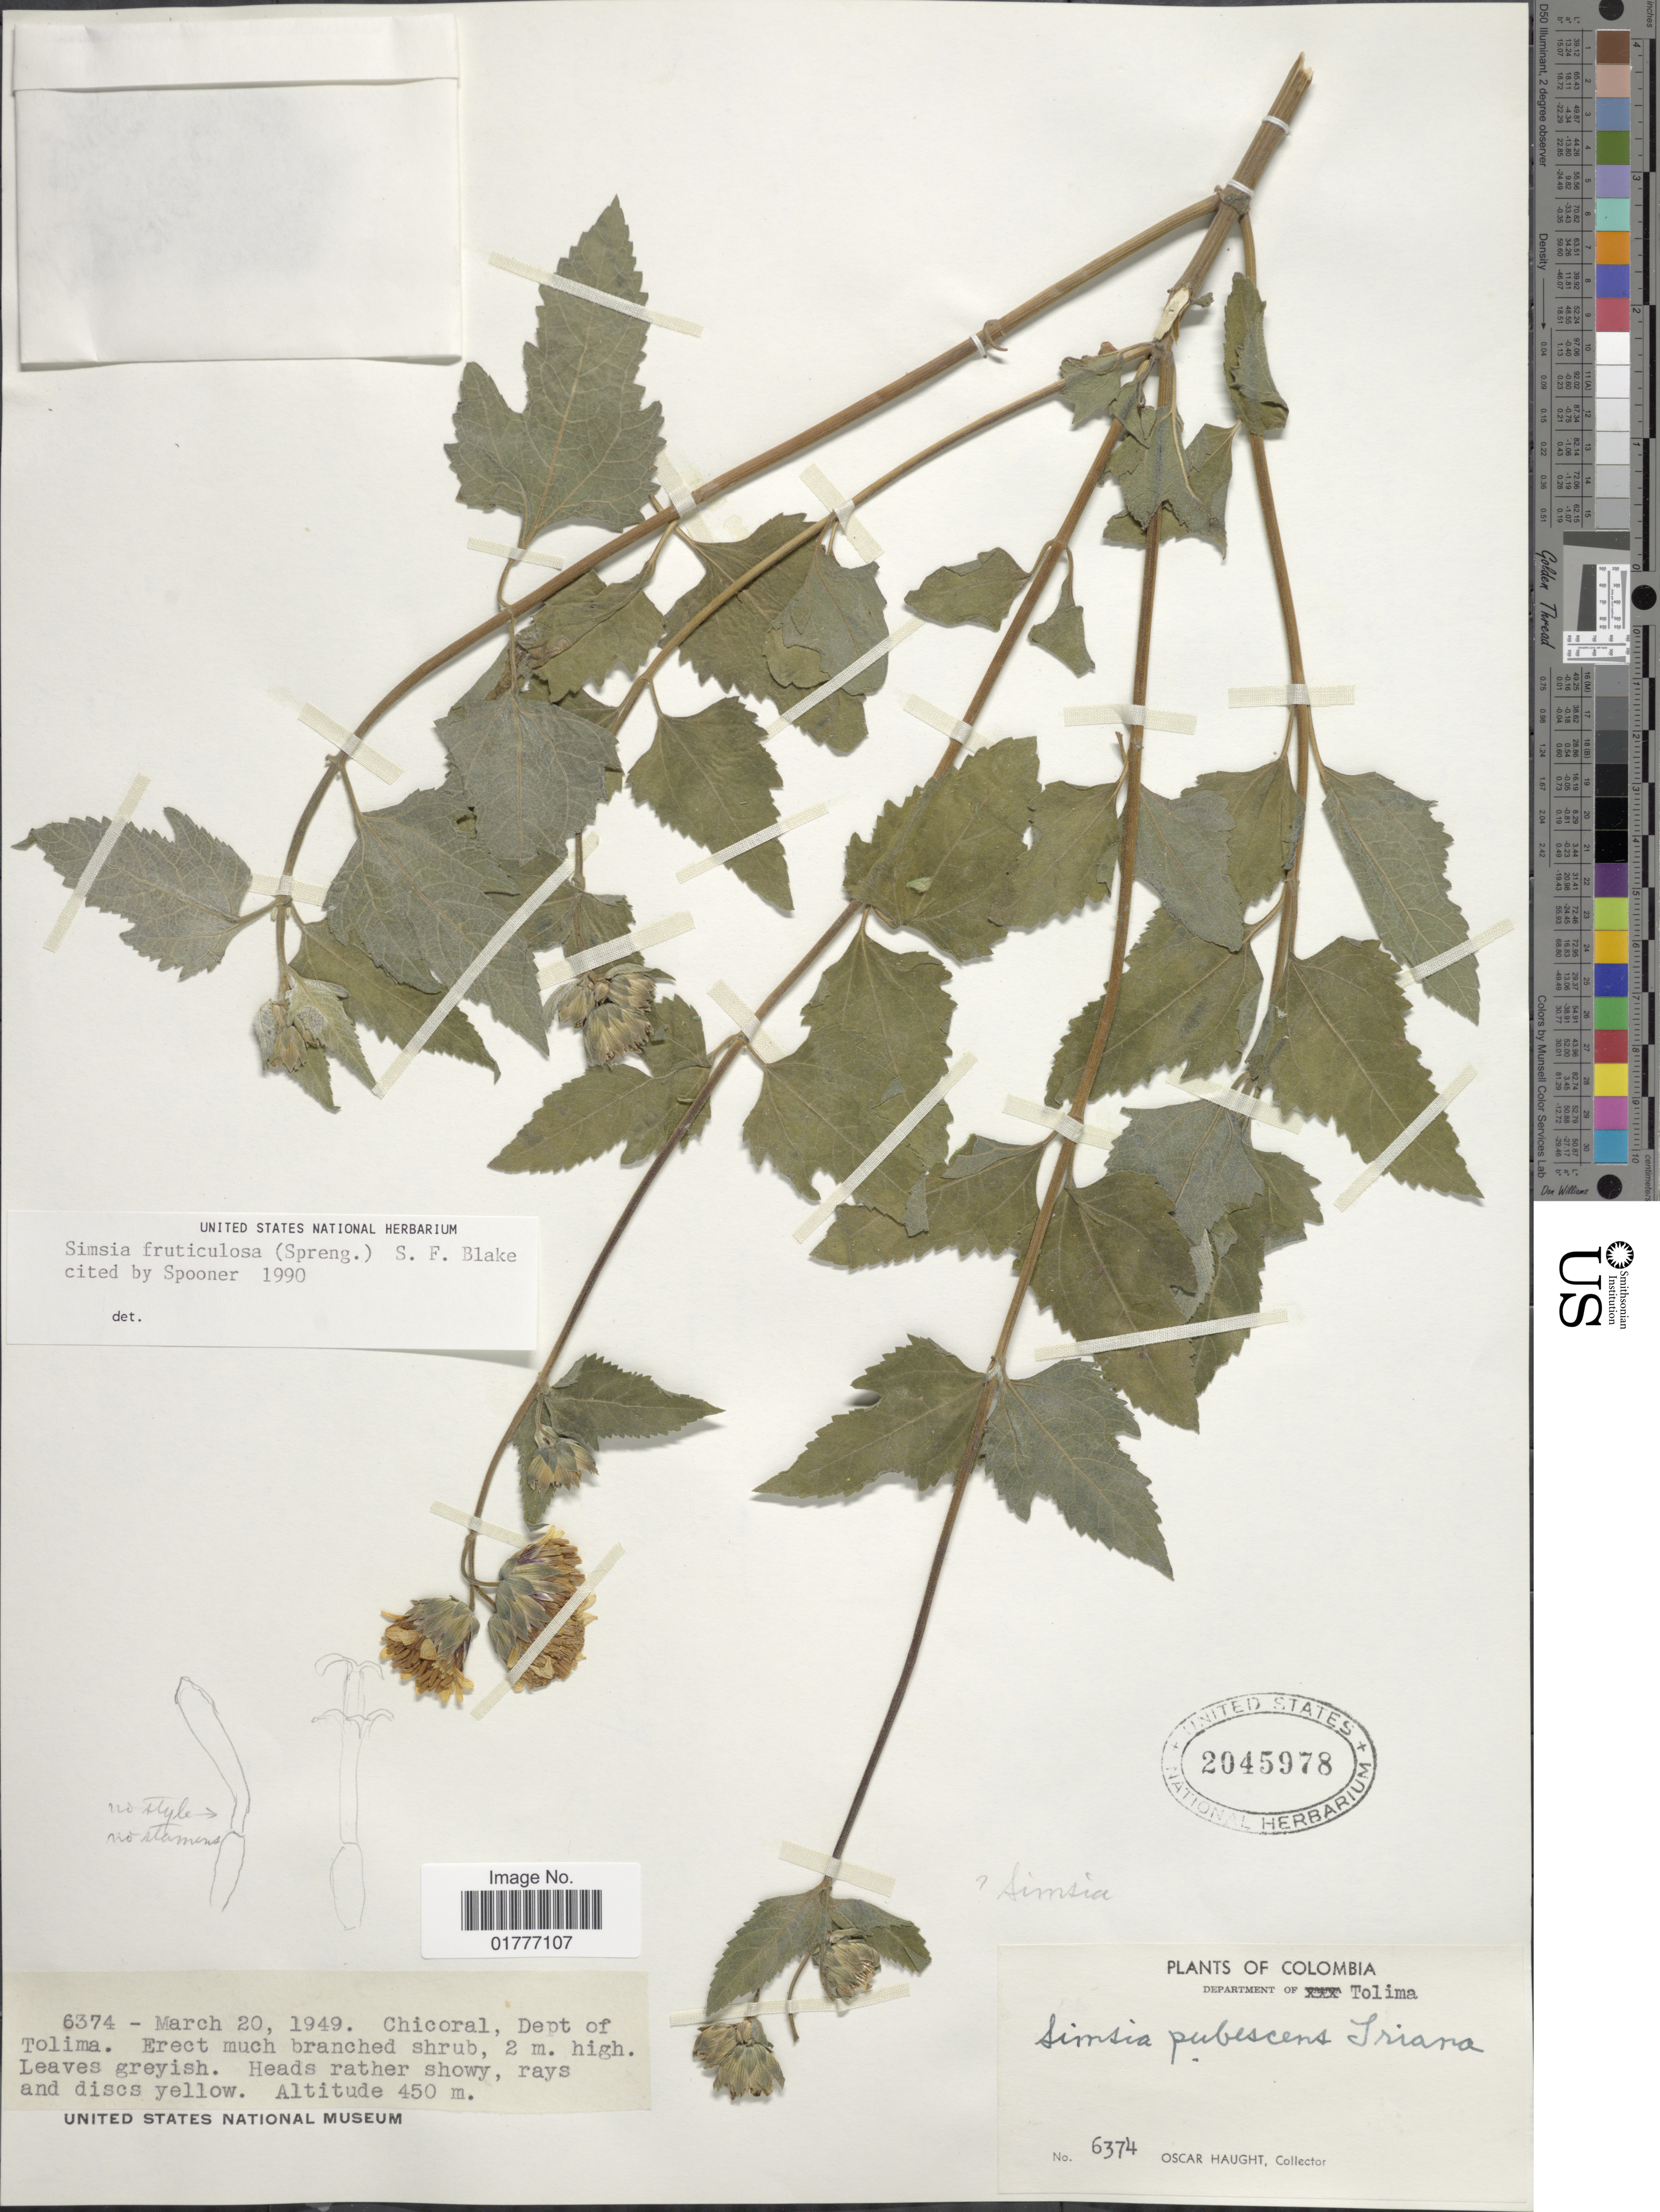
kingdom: Plantae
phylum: Tracheophyta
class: Magnoliopsida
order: Asterales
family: Asteraceae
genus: Simsia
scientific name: Simsia fruticulosa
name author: (Spreng.) S.F. Blake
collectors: O. Haught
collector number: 6374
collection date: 1949-03-20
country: Colombia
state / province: Tolima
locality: Chicoral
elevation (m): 450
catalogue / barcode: US 2045978